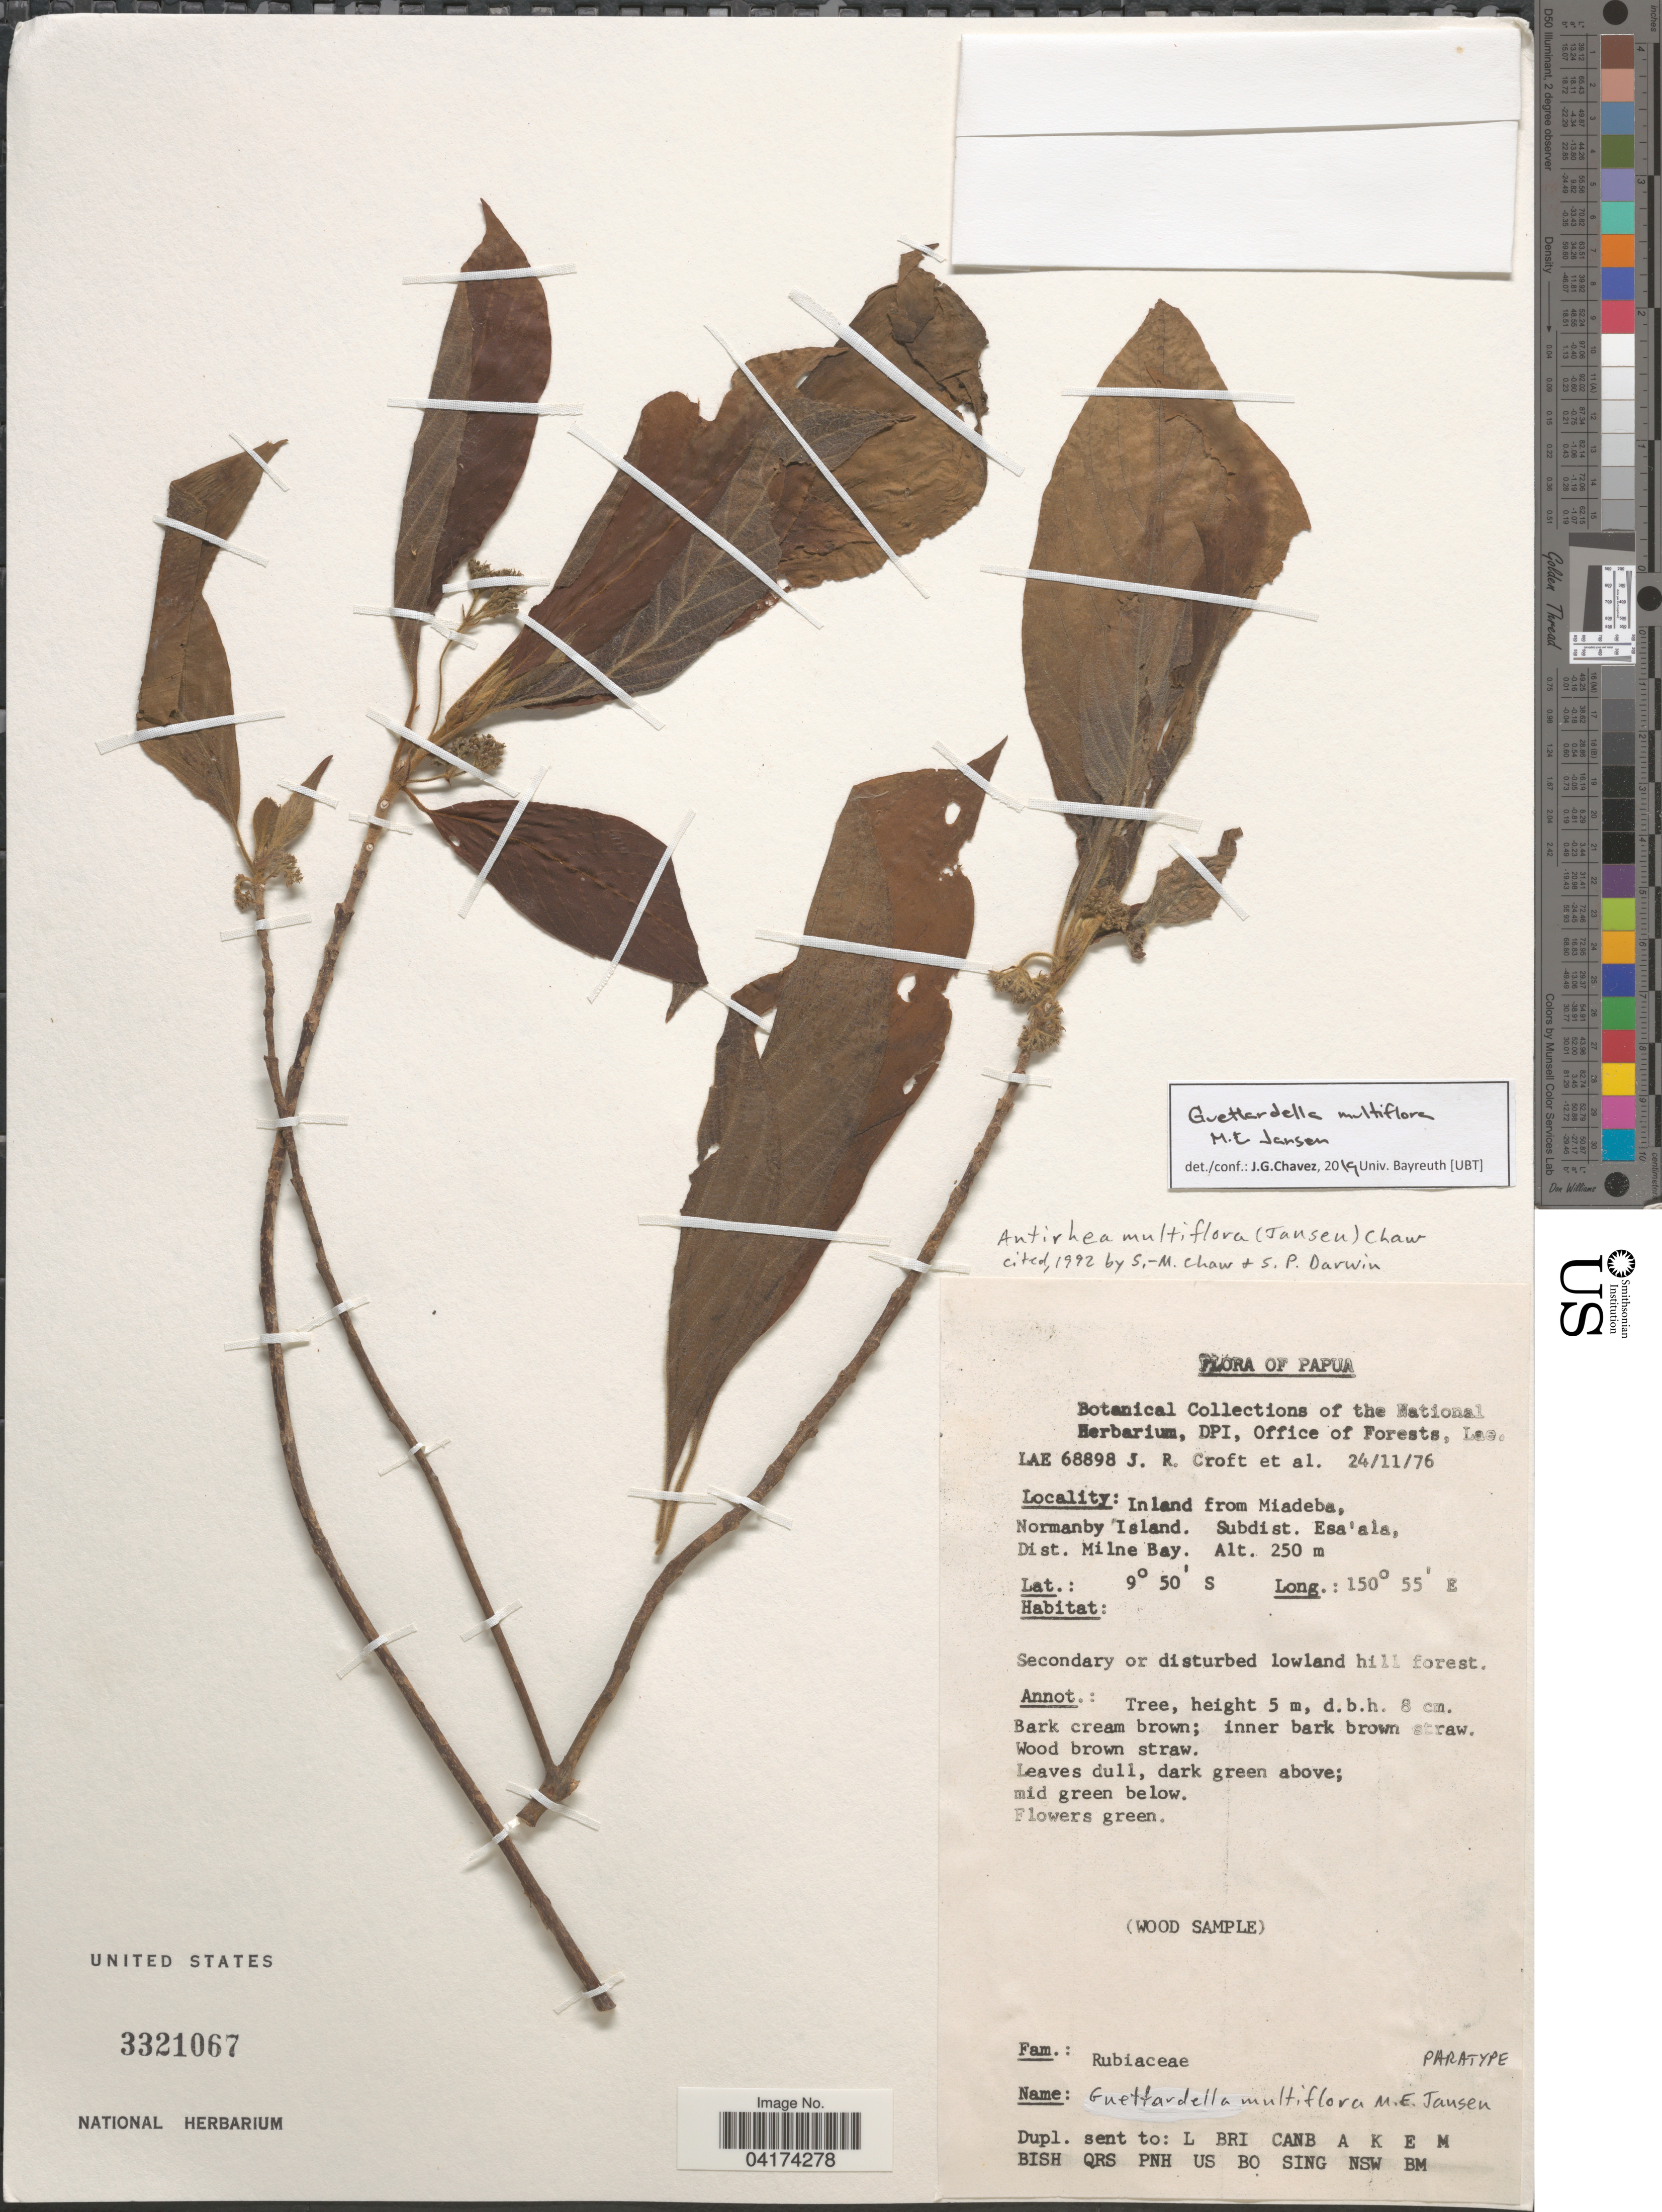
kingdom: Plantae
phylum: Tracheophyta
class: Magnoliopsida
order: Gentianales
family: Rubiaceae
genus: Guettardella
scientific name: Guettardella multiflora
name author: M. E. Jansen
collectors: J. R. Croft & et al.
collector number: LAE 68898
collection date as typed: Transcribed d/m/y: 24/11/76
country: Papua New Guinea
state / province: Milne Bay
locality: Papua. Inland from Miadeba, Normanby Island. Subdist. Esa'ala, Dist. Milne Bay.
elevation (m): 250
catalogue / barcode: US 3312067